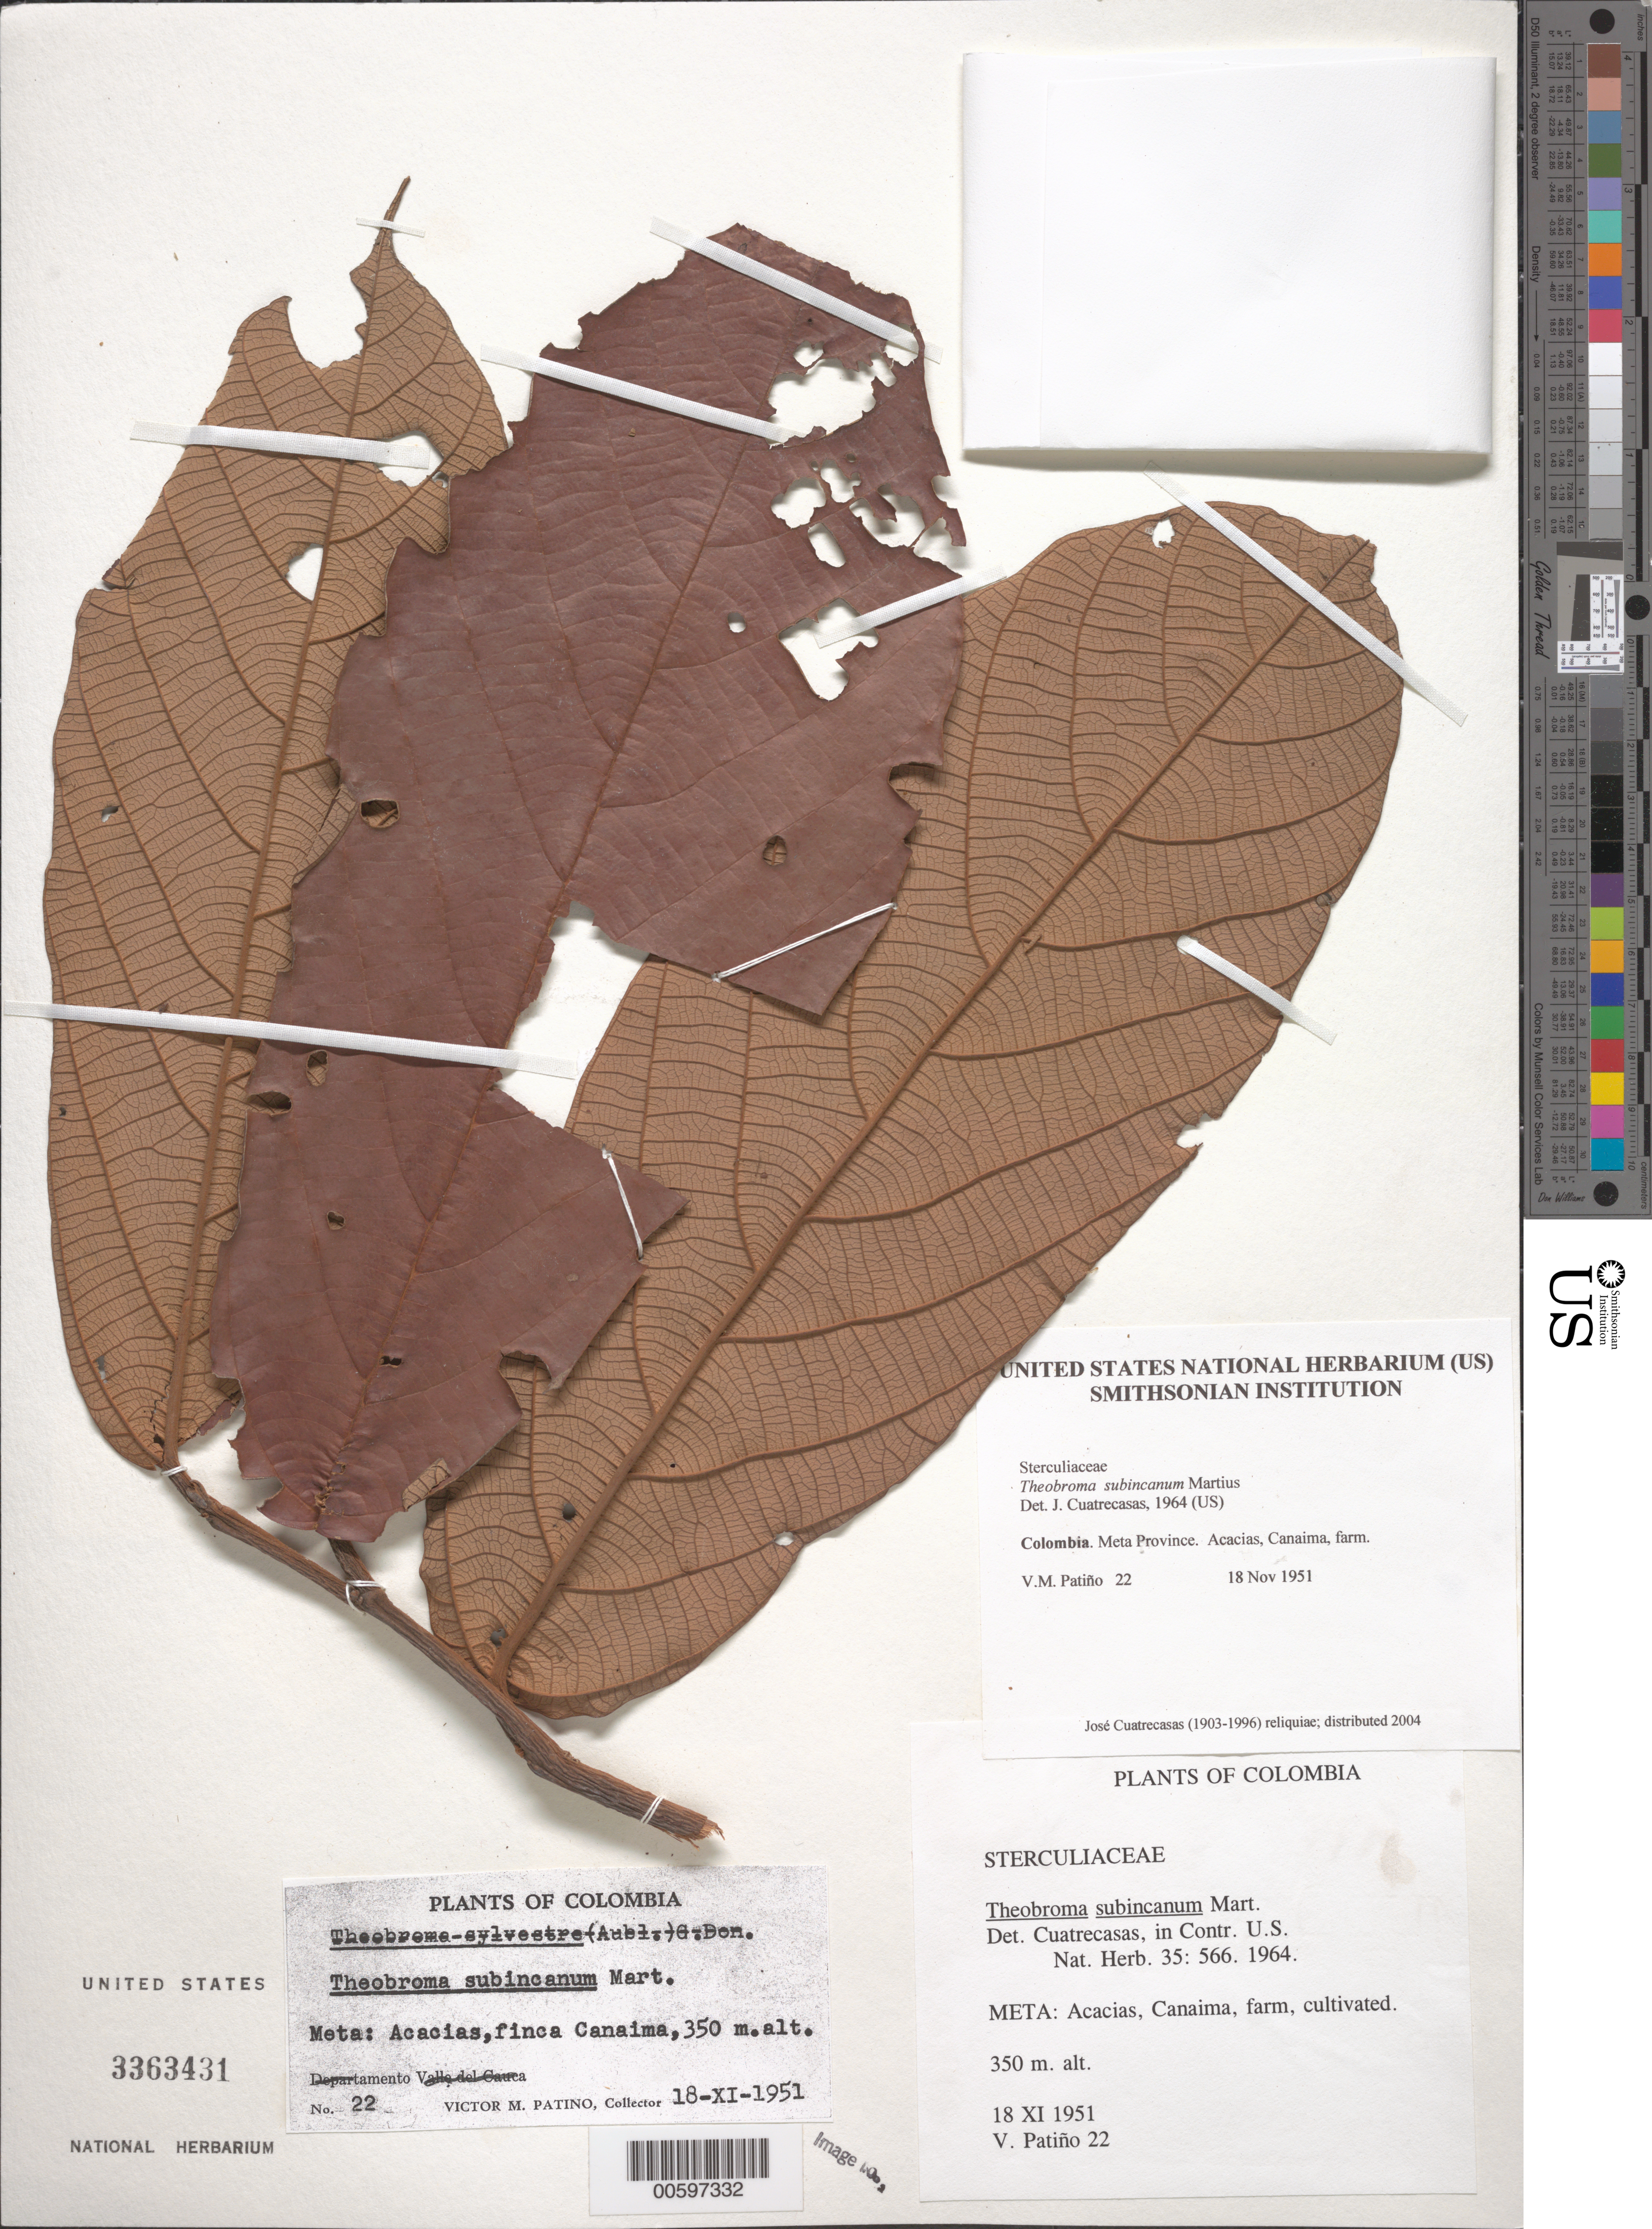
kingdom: Plantae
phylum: Tracheophyta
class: Magnoliopsida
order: Malvales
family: Malvaceae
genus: Theobroma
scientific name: Theobroma subincanum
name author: Mart.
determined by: Cuatrecasas, J.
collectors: V. M. Patiño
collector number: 22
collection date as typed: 18 Nov 1951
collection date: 1951-11-18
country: Colombia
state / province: Meta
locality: Acacias, Canaima, farm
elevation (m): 350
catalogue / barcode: US 3363431